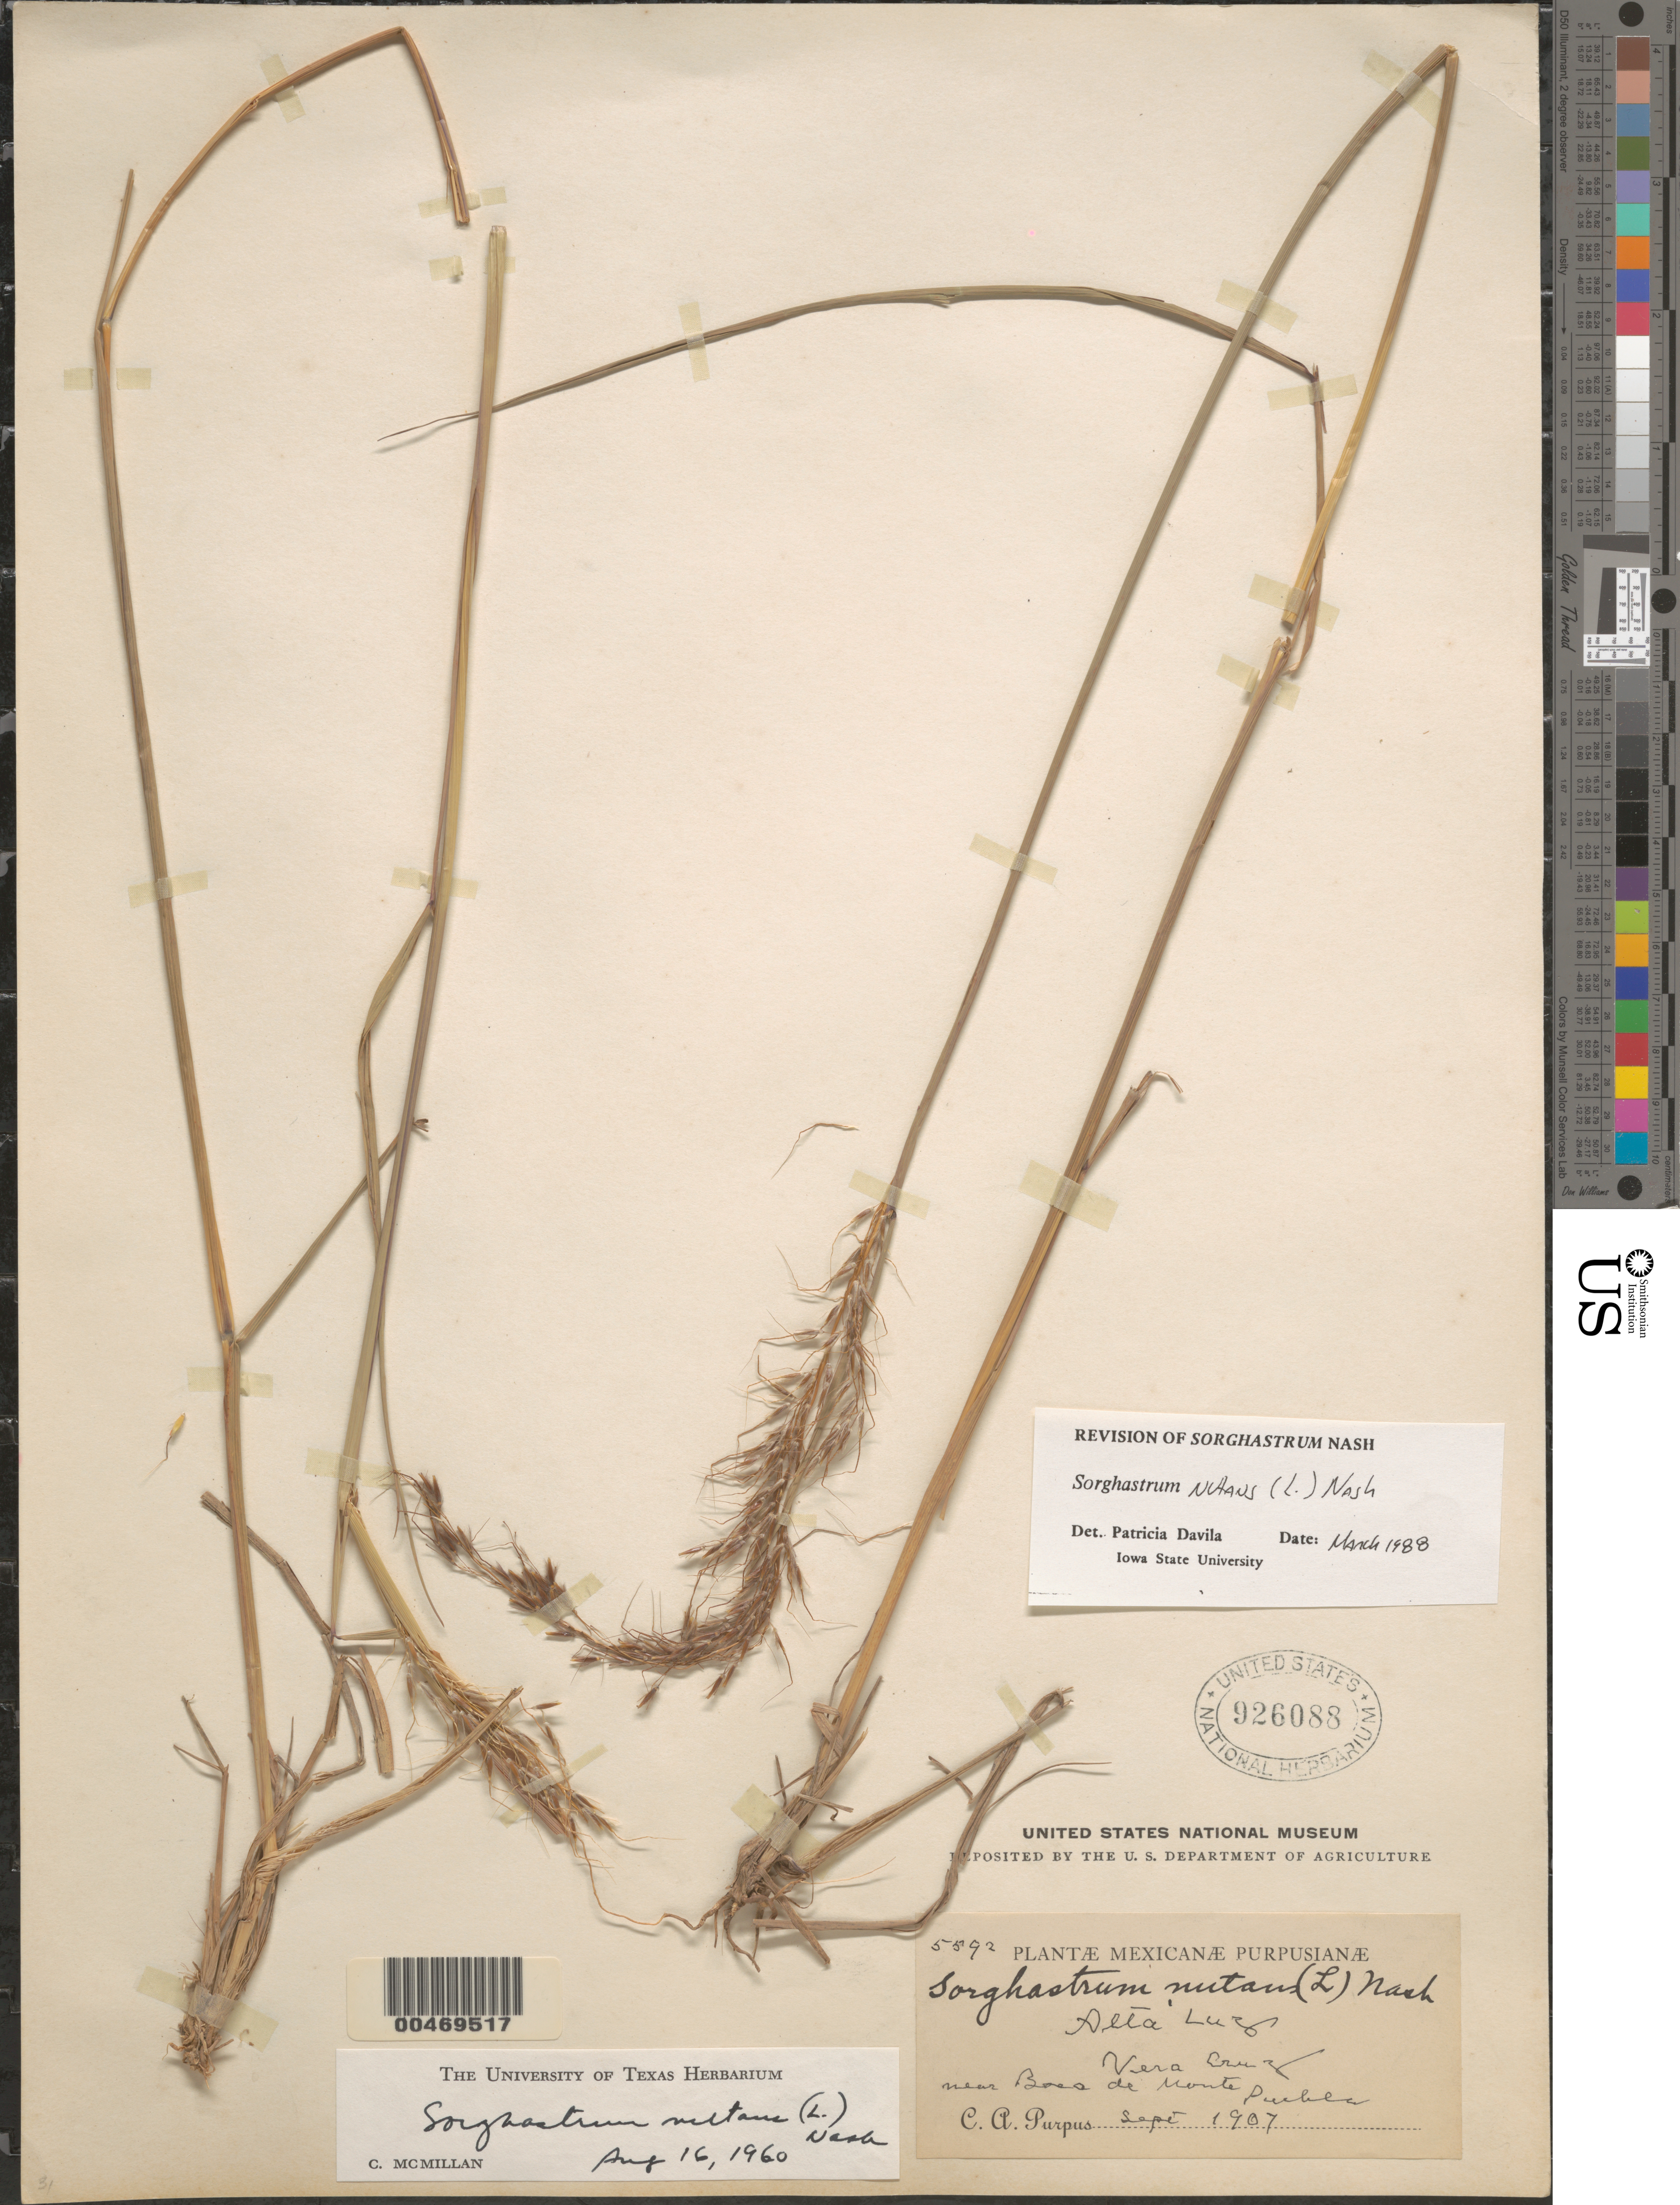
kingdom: Plantae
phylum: Tracheophyta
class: Liliopsida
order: Poales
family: Poaceae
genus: Sorghastrum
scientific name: Sorghastrum nutans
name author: (L.) Nash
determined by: Dávila, P. D.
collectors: C. A. Purpus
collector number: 5592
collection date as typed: Sep 1907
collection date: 1907-09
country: Mexico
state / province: Veracruz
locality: Near Boca de Monte Puebla, Alta Luz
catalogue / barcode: US 926088